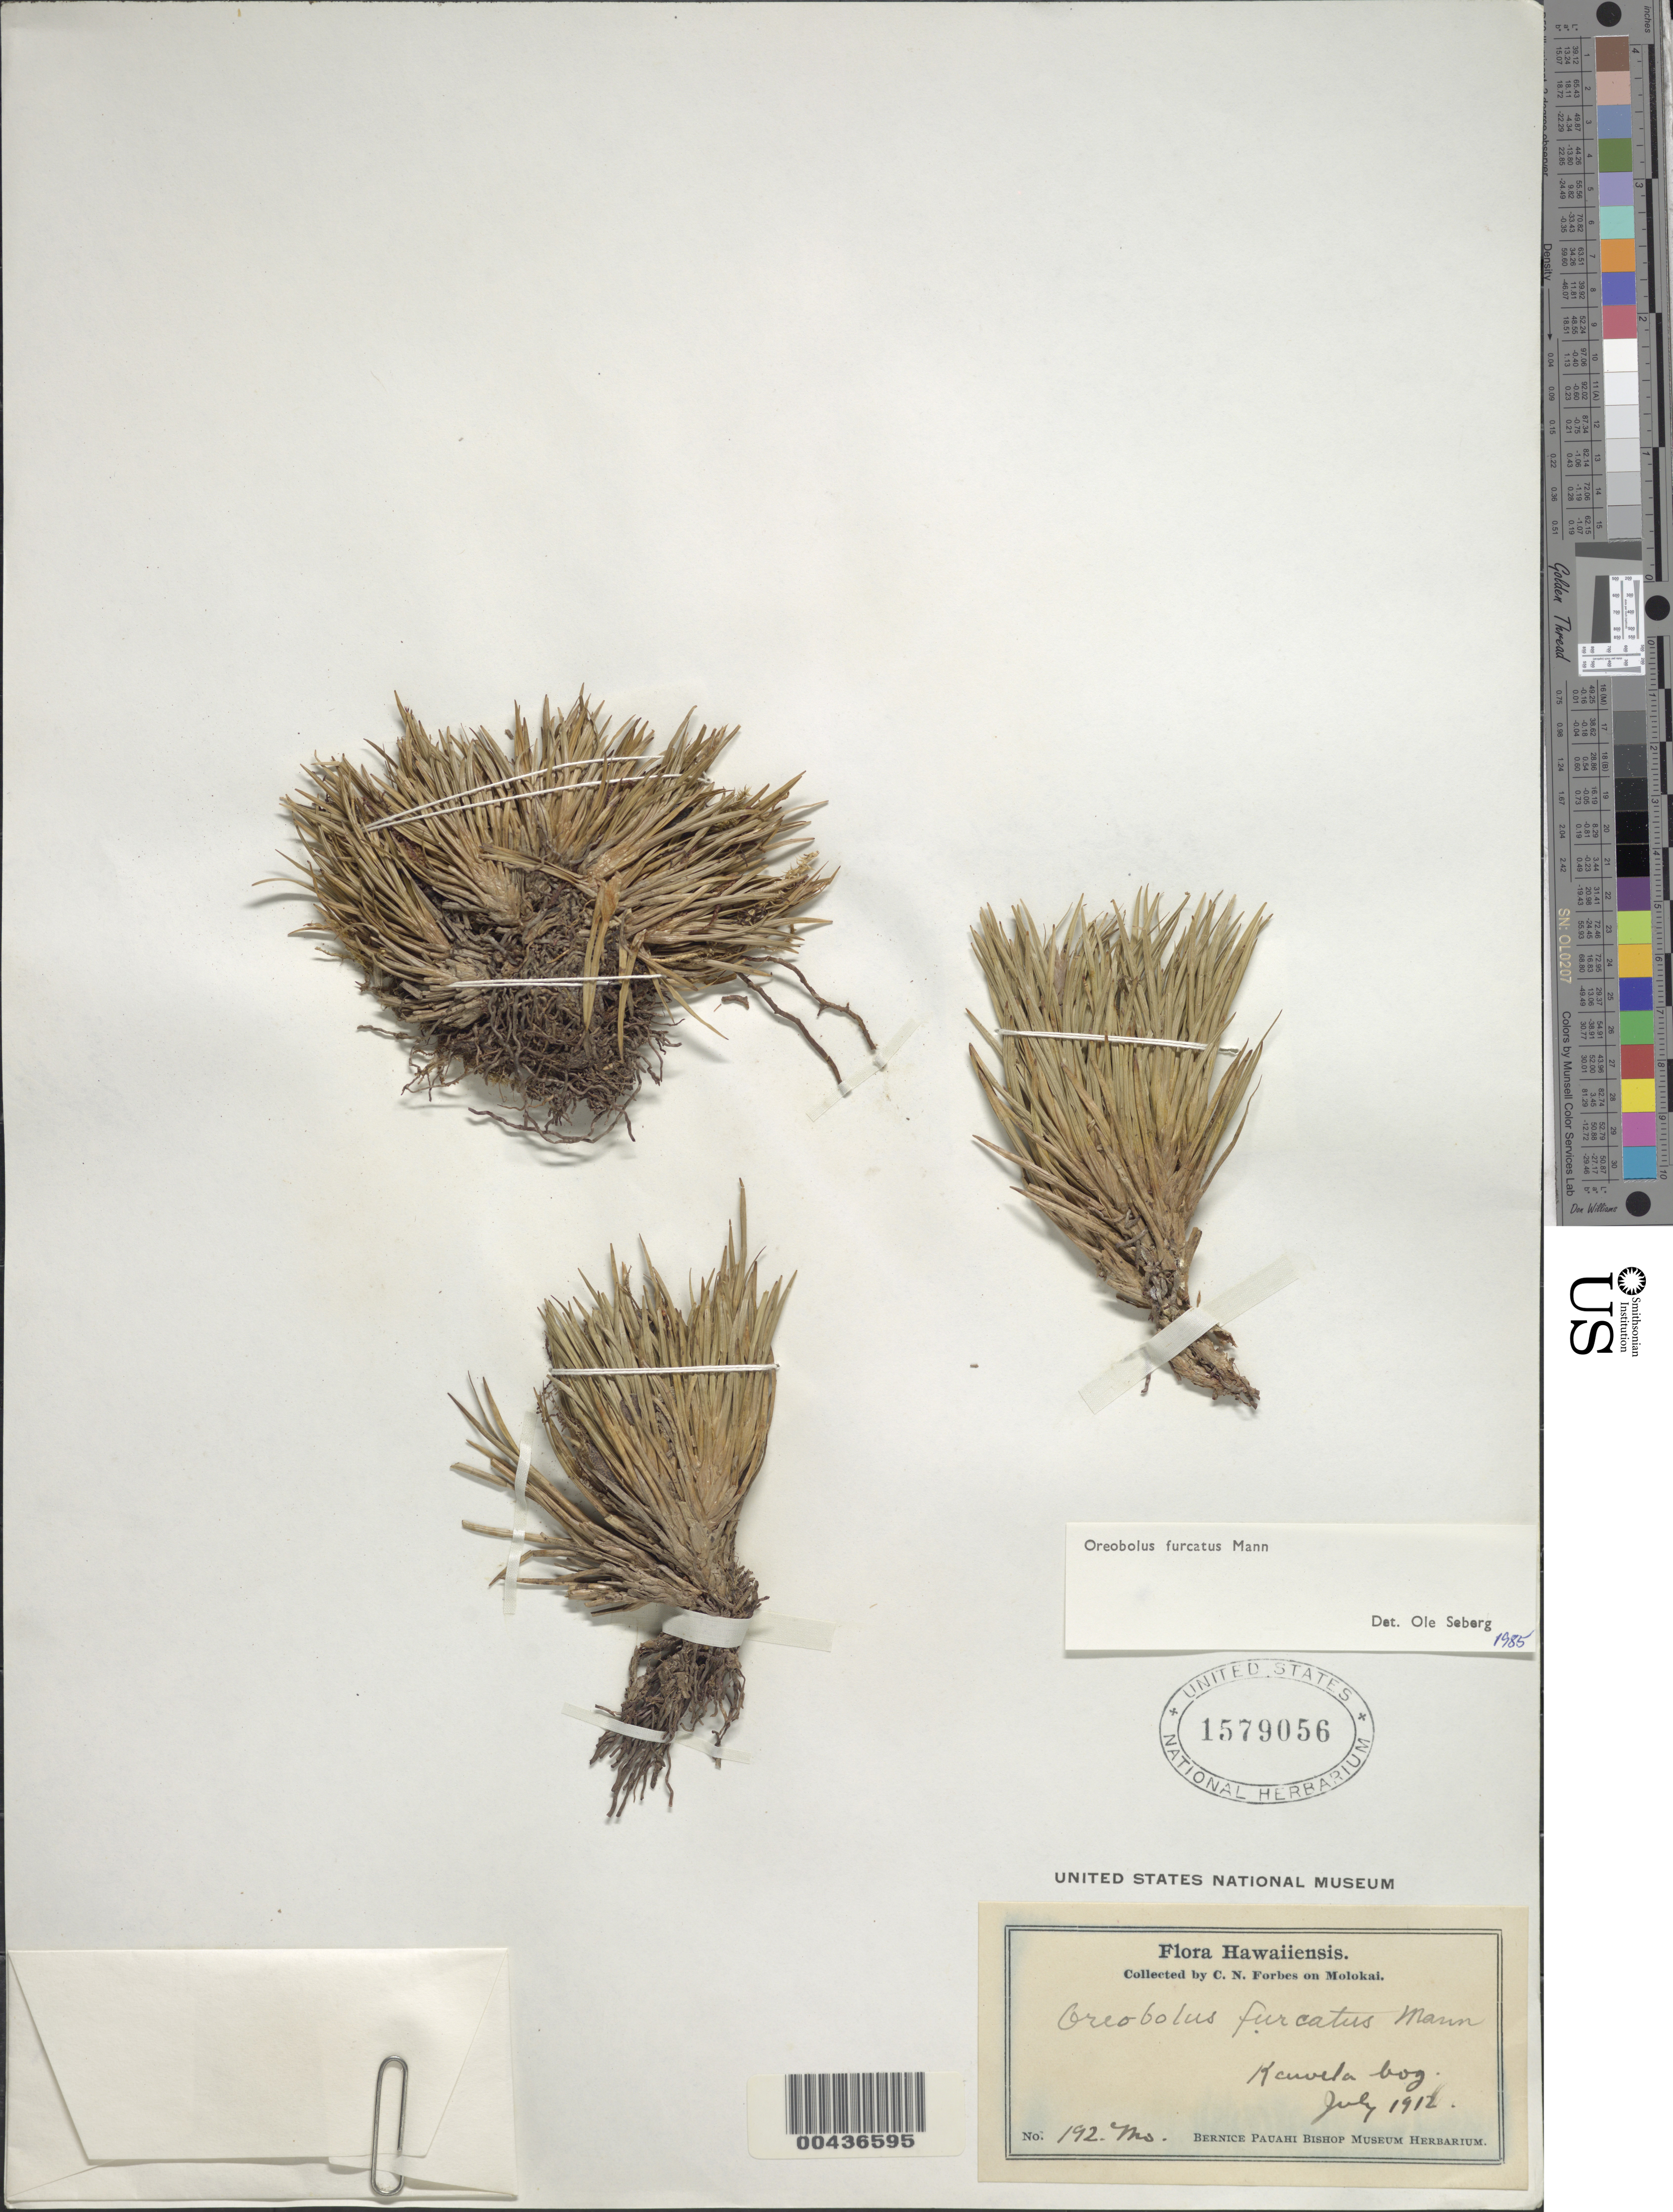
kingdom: Plantae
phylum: Tracheophyta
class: Liliopsida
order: Poales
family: Cyperaceae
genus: Oreobolus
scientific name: Oreobolus furcatus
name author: H. Mann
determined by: Seberg, O.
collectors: C. N. Forbes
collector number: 192.Mo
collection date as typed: Jul 1912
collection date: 1912-07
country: United States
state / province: Hawaii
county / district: Maui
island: Moloka'i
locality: Kawela bog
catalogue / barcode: US 1579056